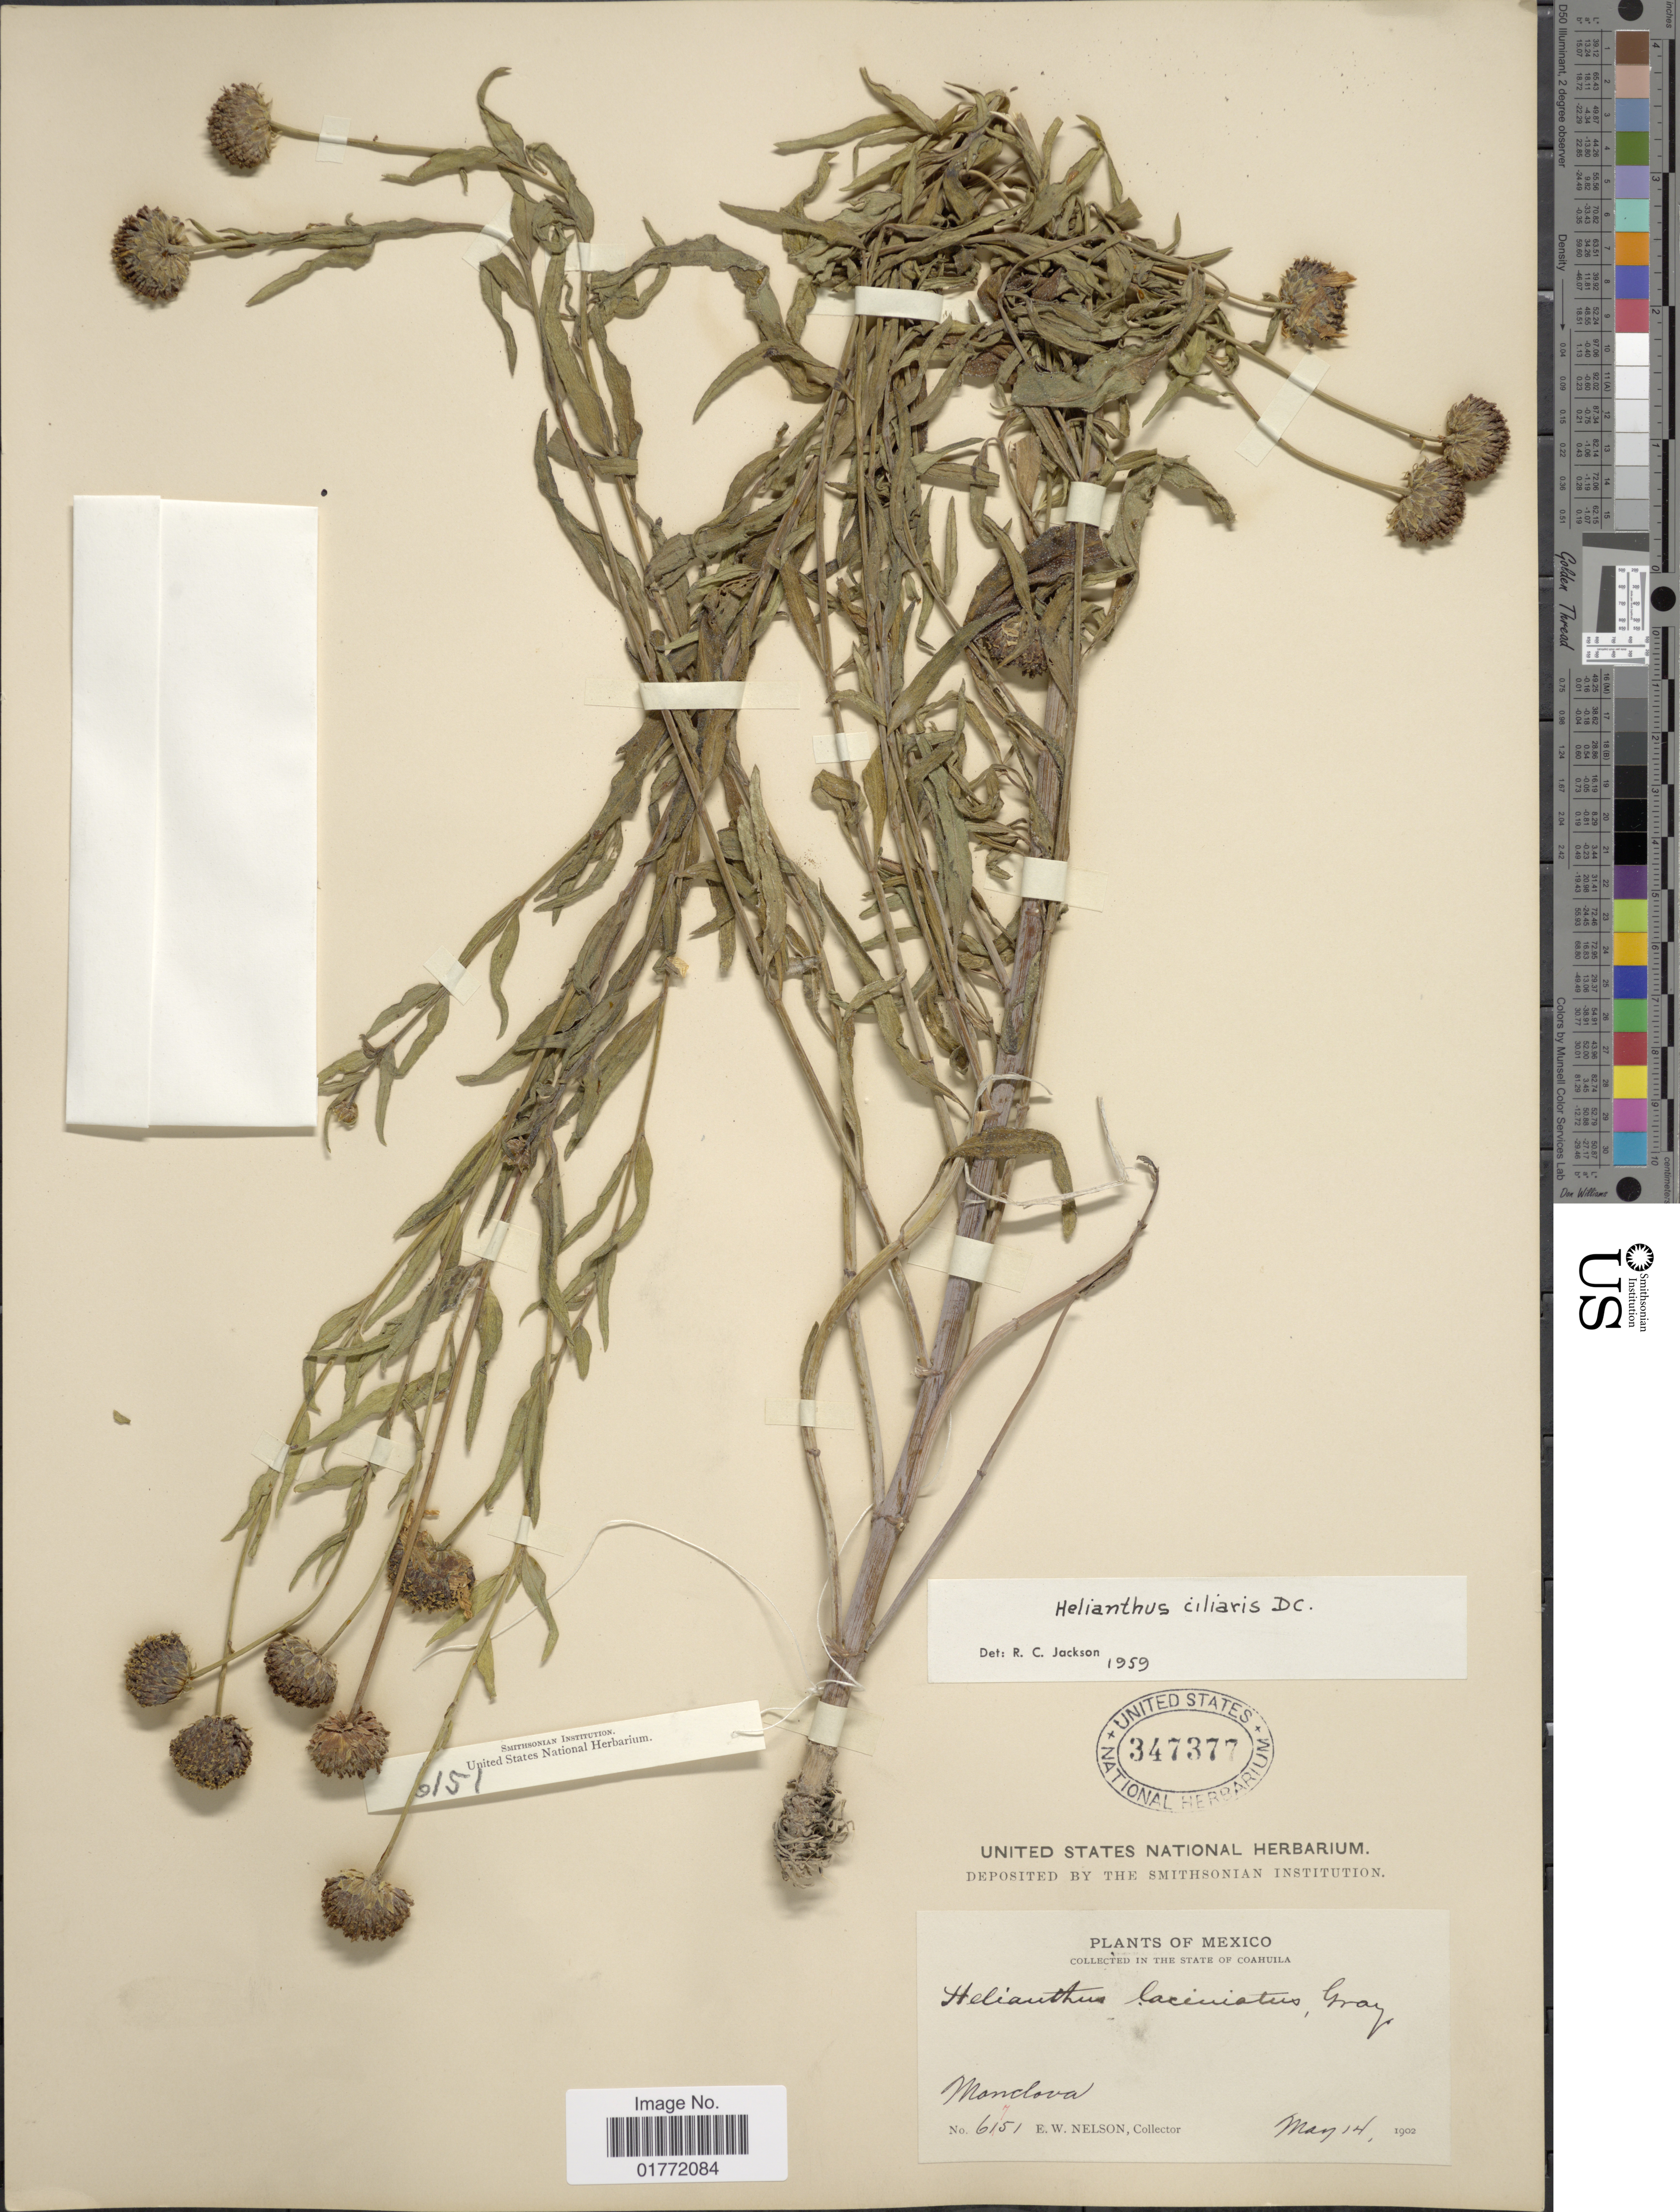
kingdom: Plantae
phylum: Tracheophyta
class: Magnoliopsida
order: Asterales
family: Asteraceae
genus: Helianthus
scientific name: Helianthus ciliaris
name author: DC.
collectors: E. W. Nelson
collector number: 6151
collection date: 1902-05-14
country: Mexico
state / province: Coahuila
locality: Manclova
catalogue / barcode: US 347377